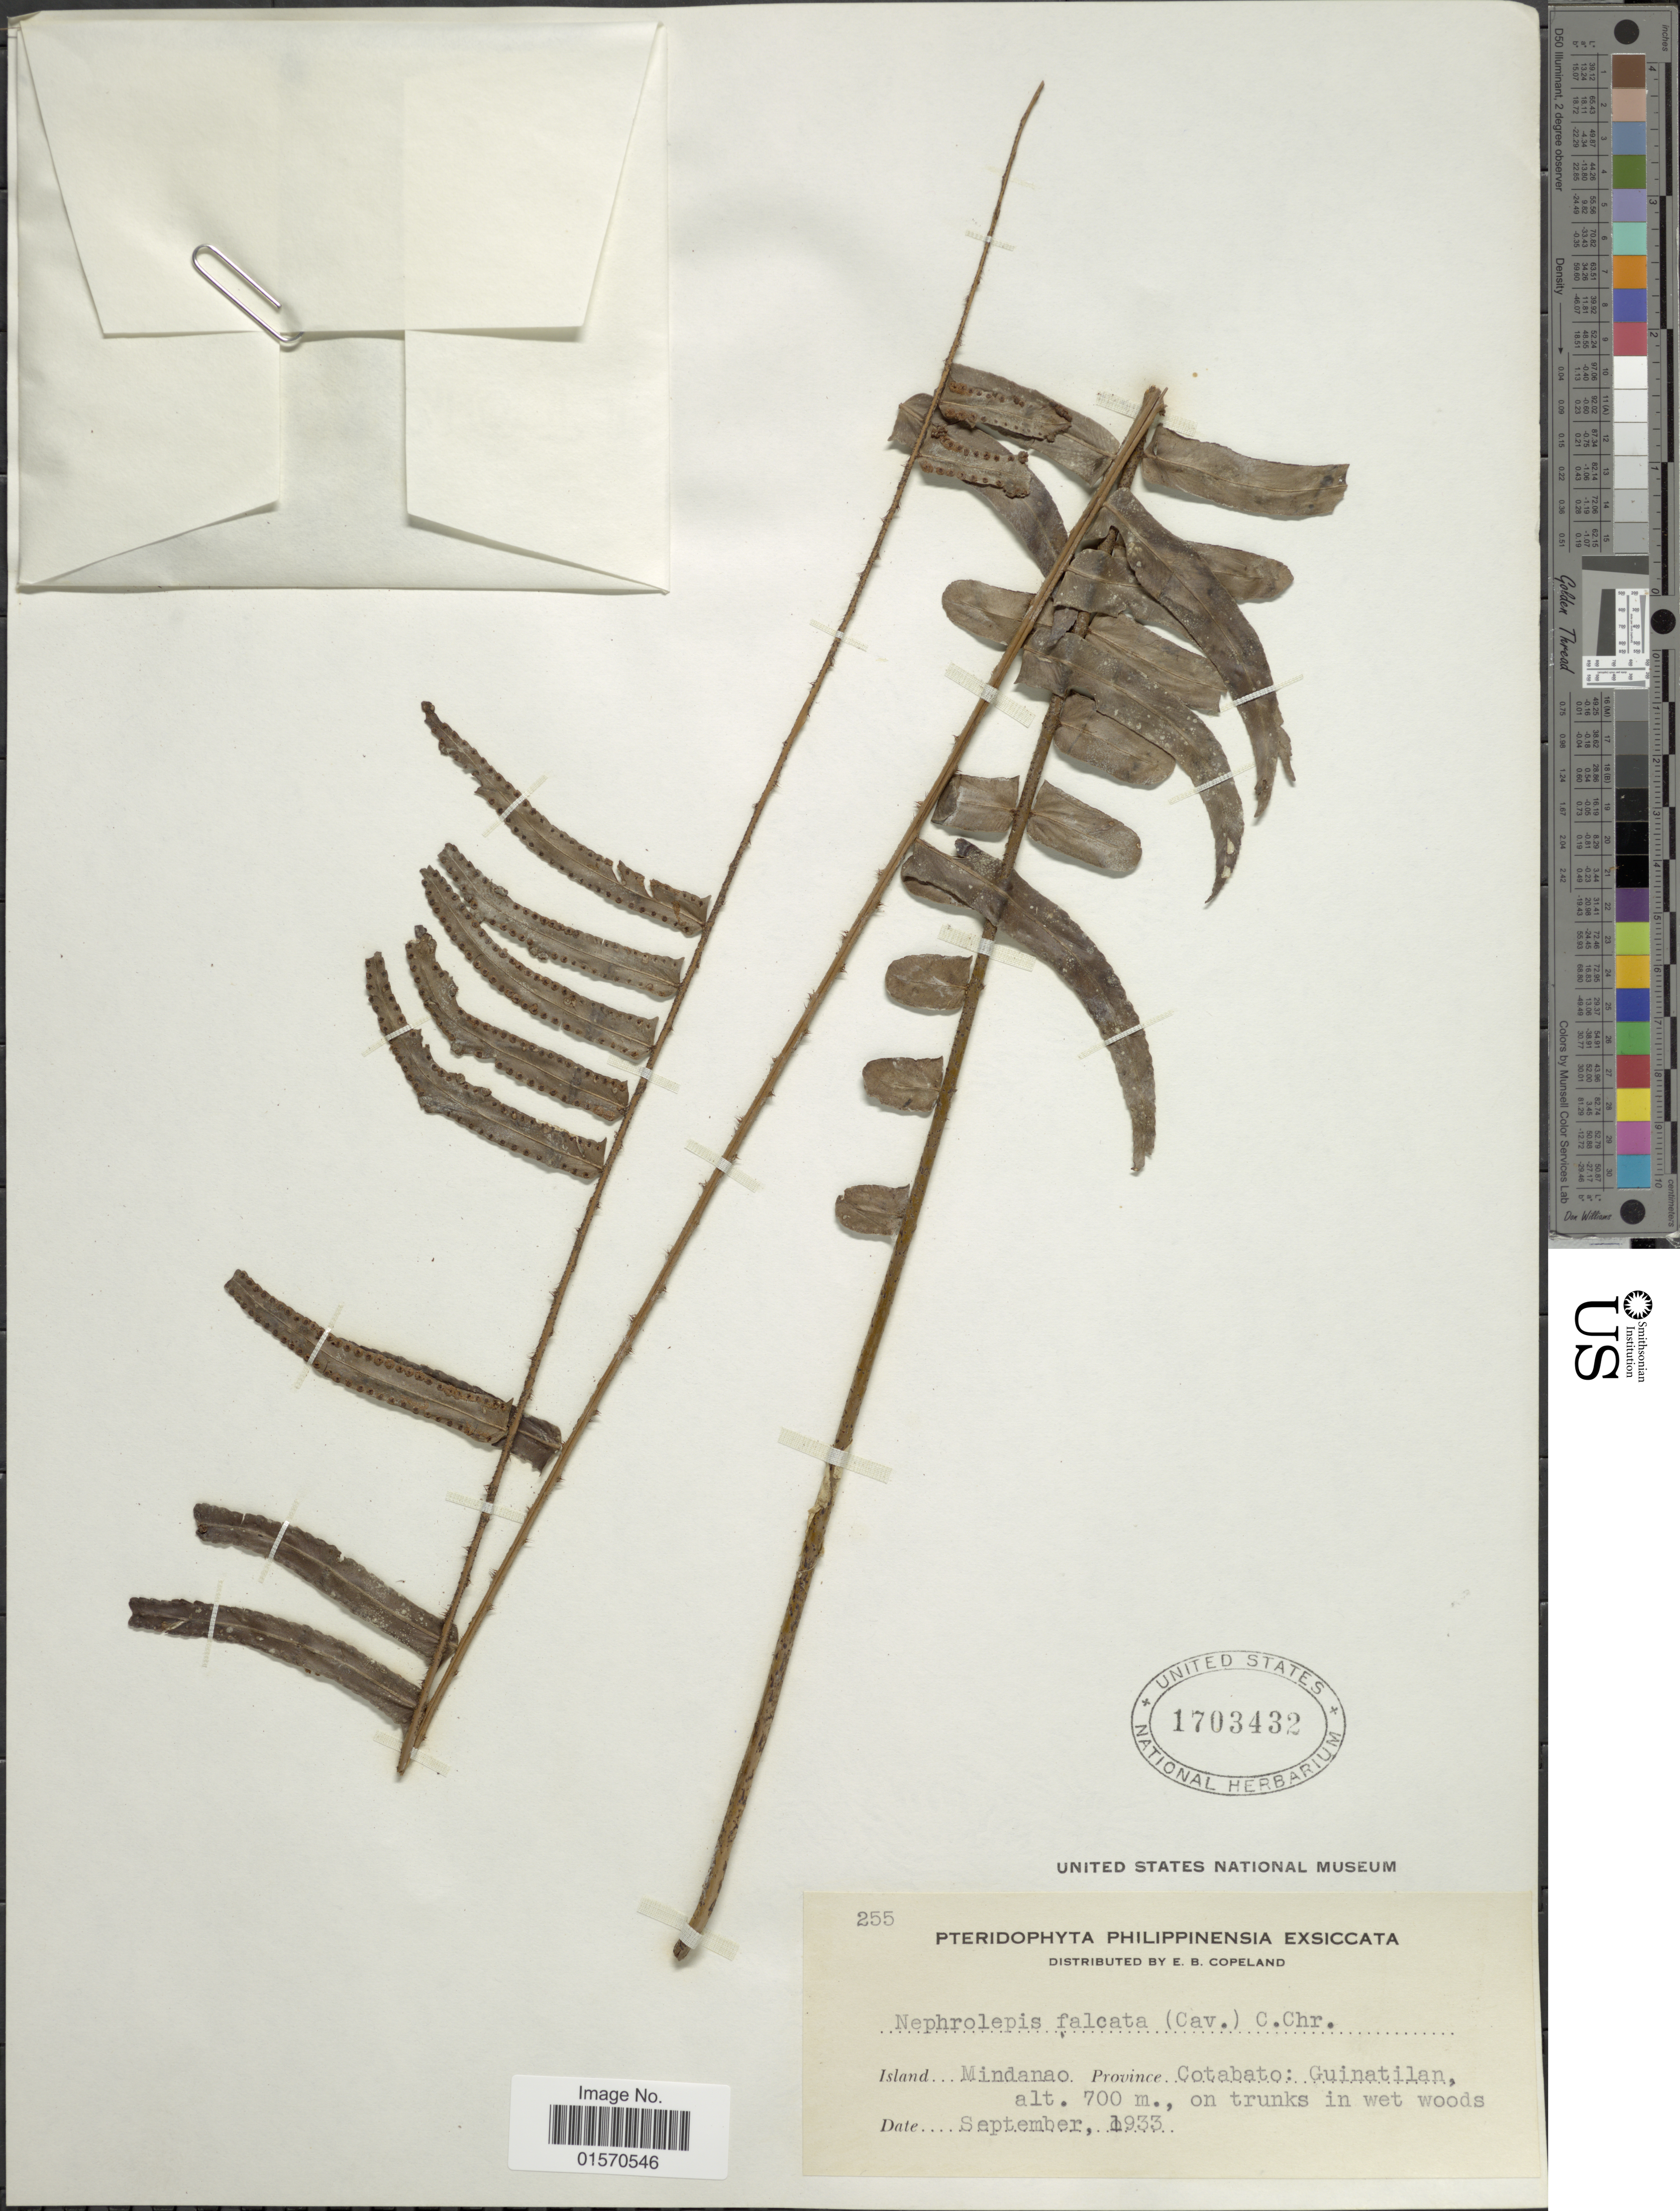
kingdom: Plantae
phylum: Tracheophyta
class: Polypodiopsida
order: Polypodiales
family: Nephrolepidaceae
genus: Nephrolepis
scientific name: Nephrolepis falcata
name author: (Cav.) C. Chr.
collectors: E. B. Copeland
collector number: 255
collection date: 1933-09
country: Philippines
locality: Island Mindanao. Province Cotabato: Guinatilan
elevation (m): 700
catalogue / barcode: US 1703432